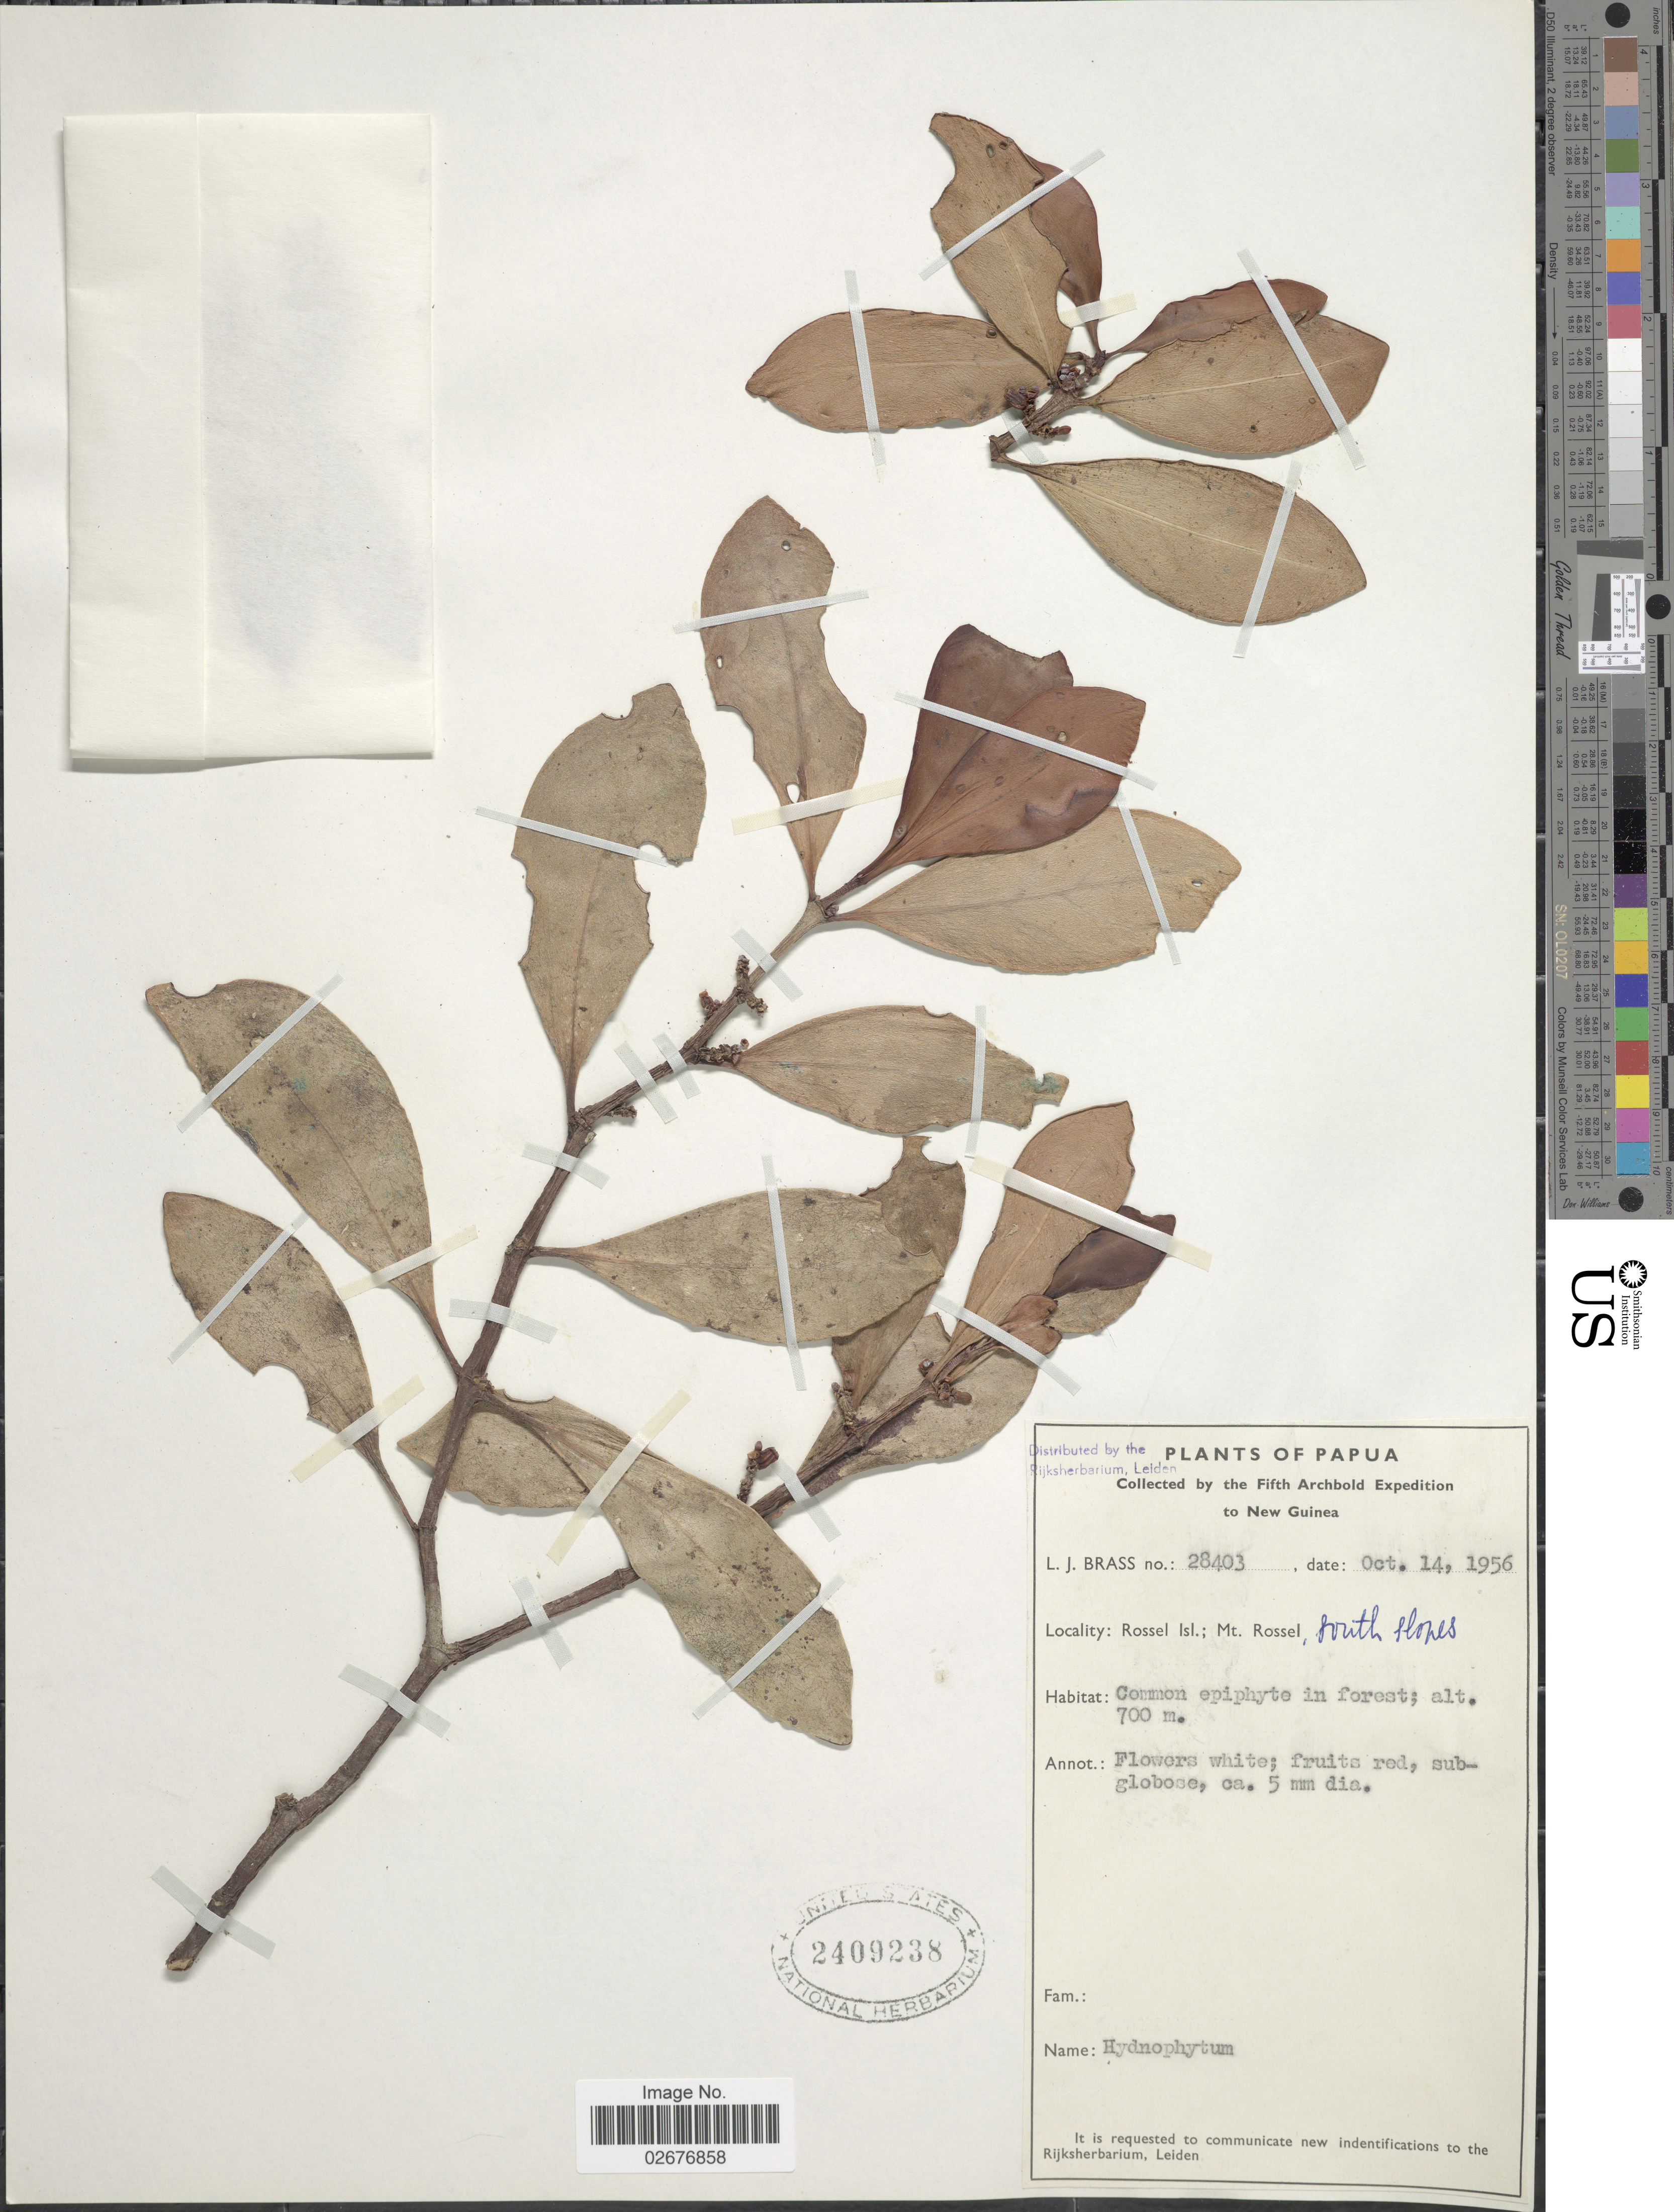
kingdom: Plantae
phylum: Tracheophyta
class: Magnoliopsida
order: Gentianales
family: Rubiaceae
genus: Hydnophytum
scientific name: Hydnophytum sp.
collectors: L. J. Brass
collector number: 28403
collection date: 1956-10-14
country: Papua New Guinea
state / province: Milne Bay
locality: Papua, Rossel Isl., Mt. Rossel, south slopes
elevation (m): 700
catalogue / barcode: US 2409238